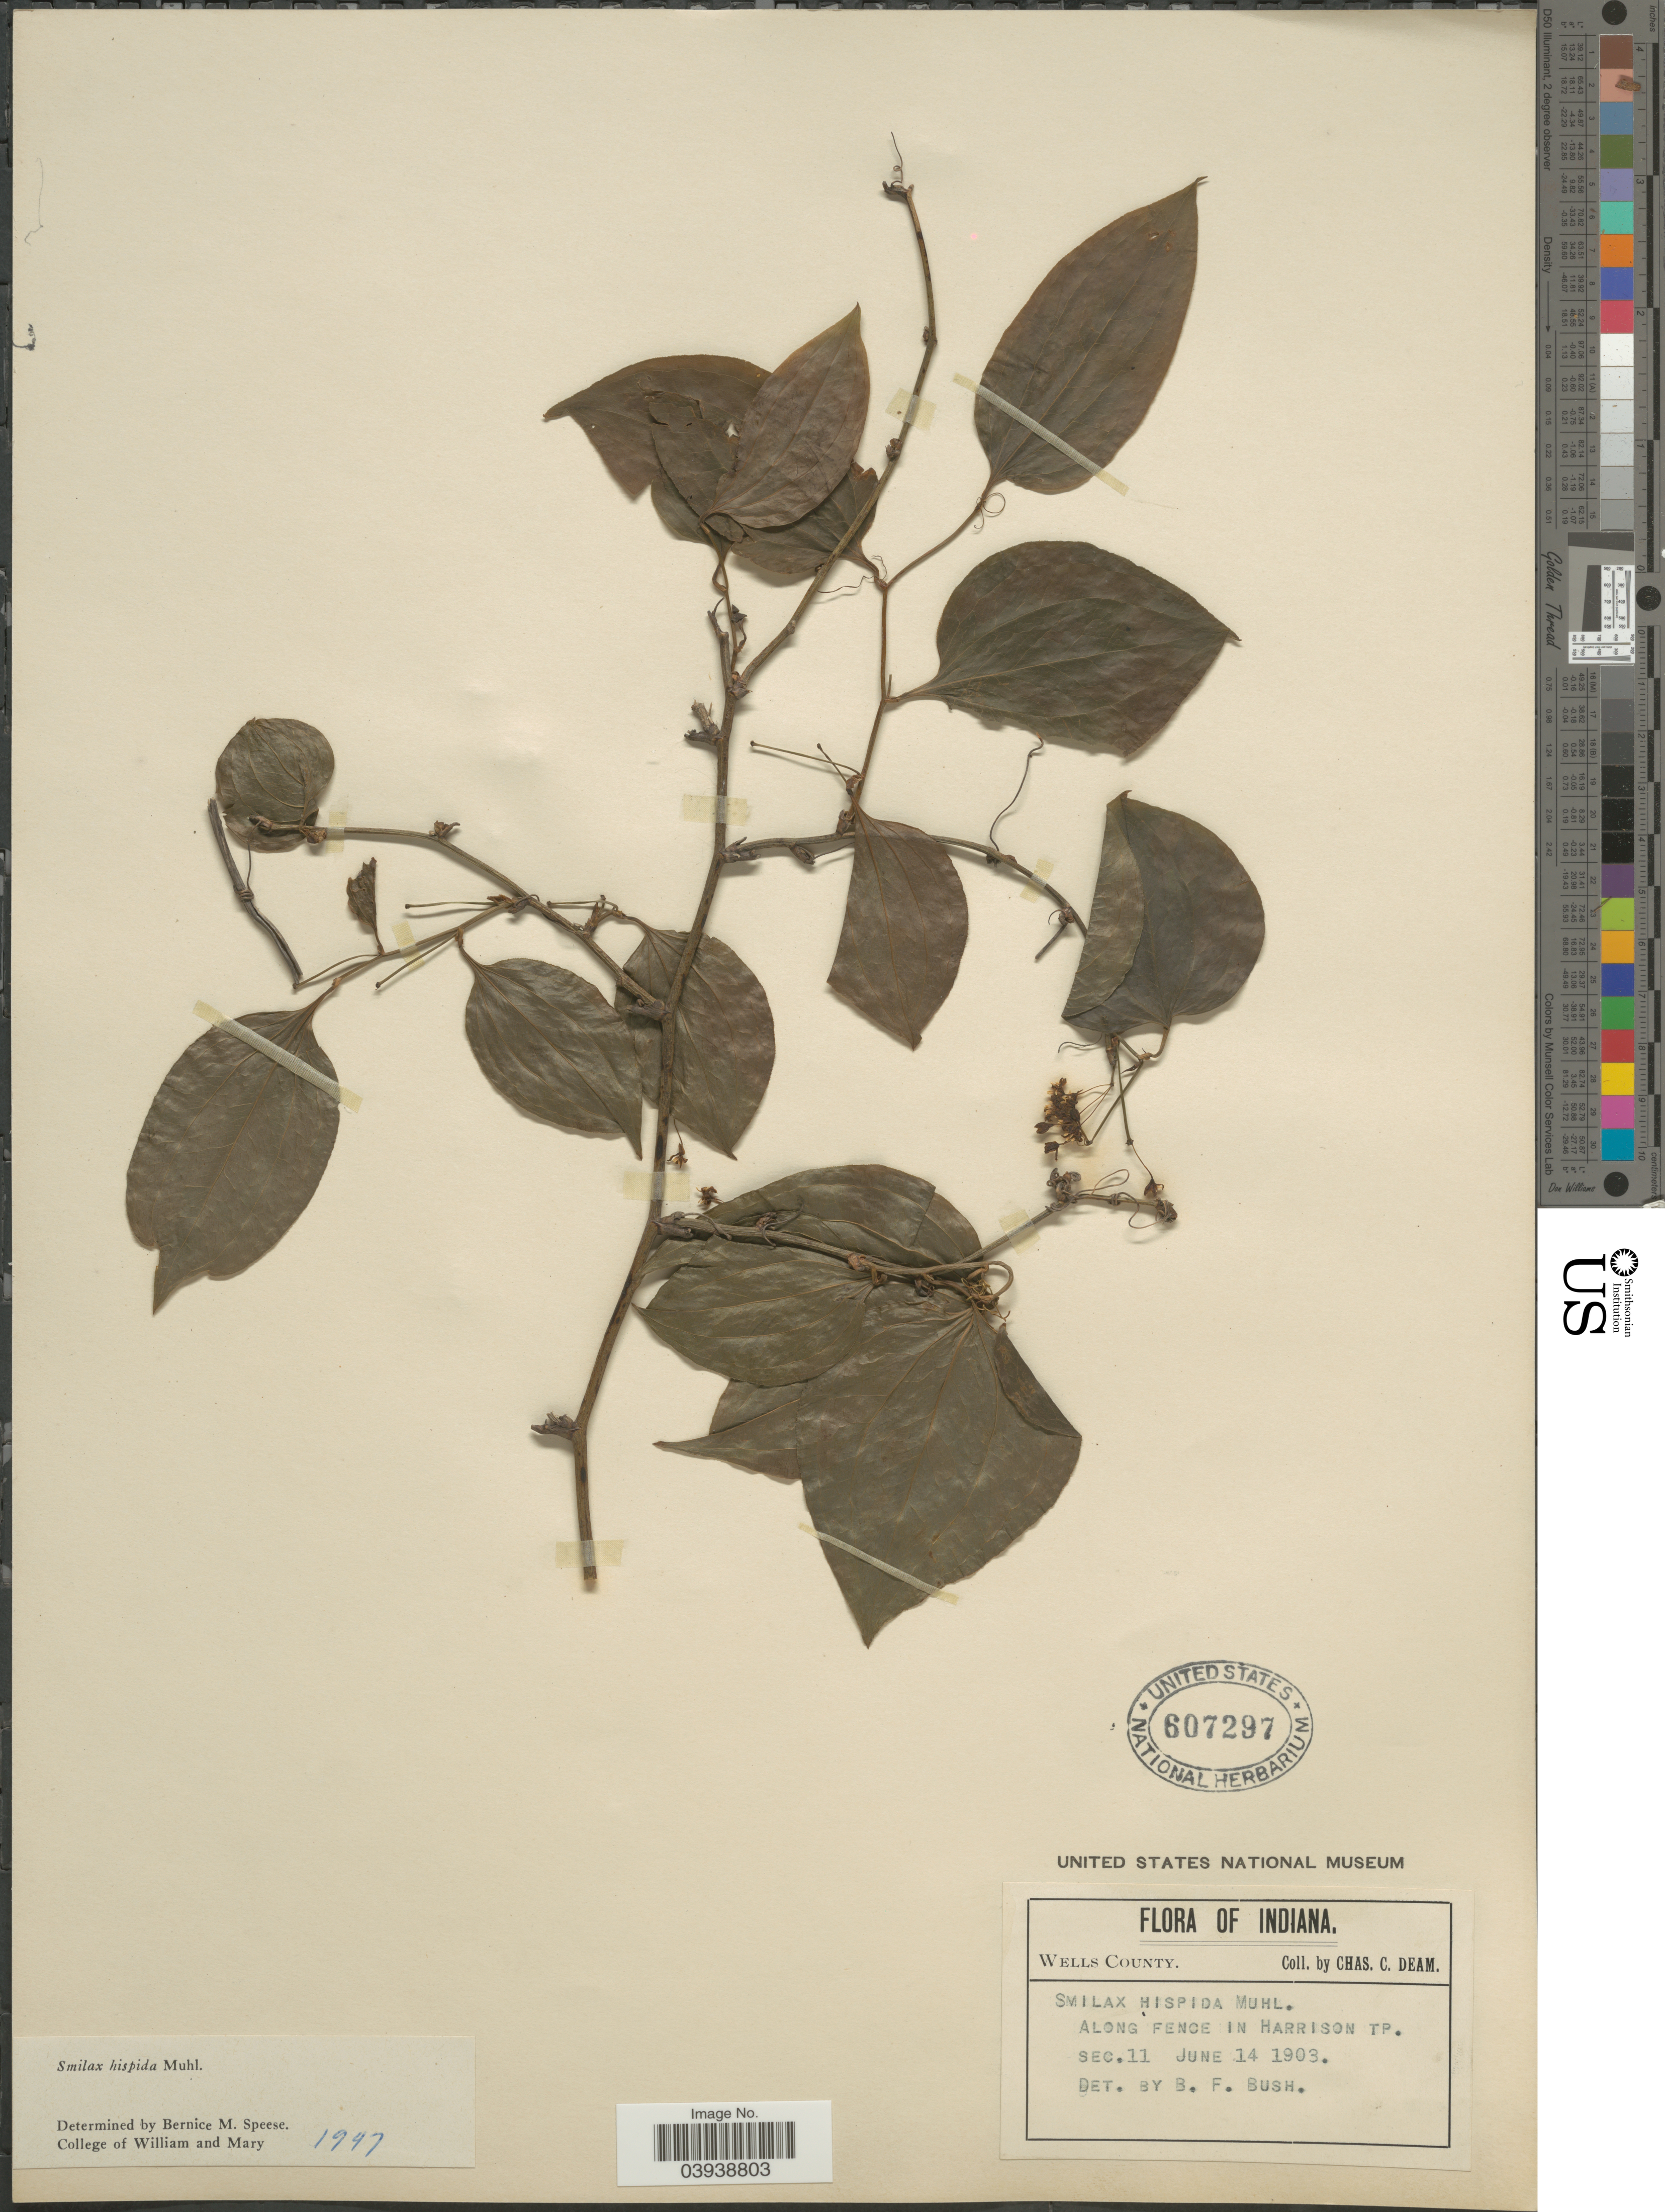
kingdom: Plantae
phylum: Tracheophyta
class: Liliopsida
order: Liliales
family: Smilacaceae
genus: Smilax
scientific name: Smilax hispida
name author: Raf.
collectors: C. C. Deam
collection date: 1903-06-14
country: United States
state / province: Indiana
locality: Wells County. Along fence in Harrison Tp. Sec.11.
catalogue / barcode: US 607297